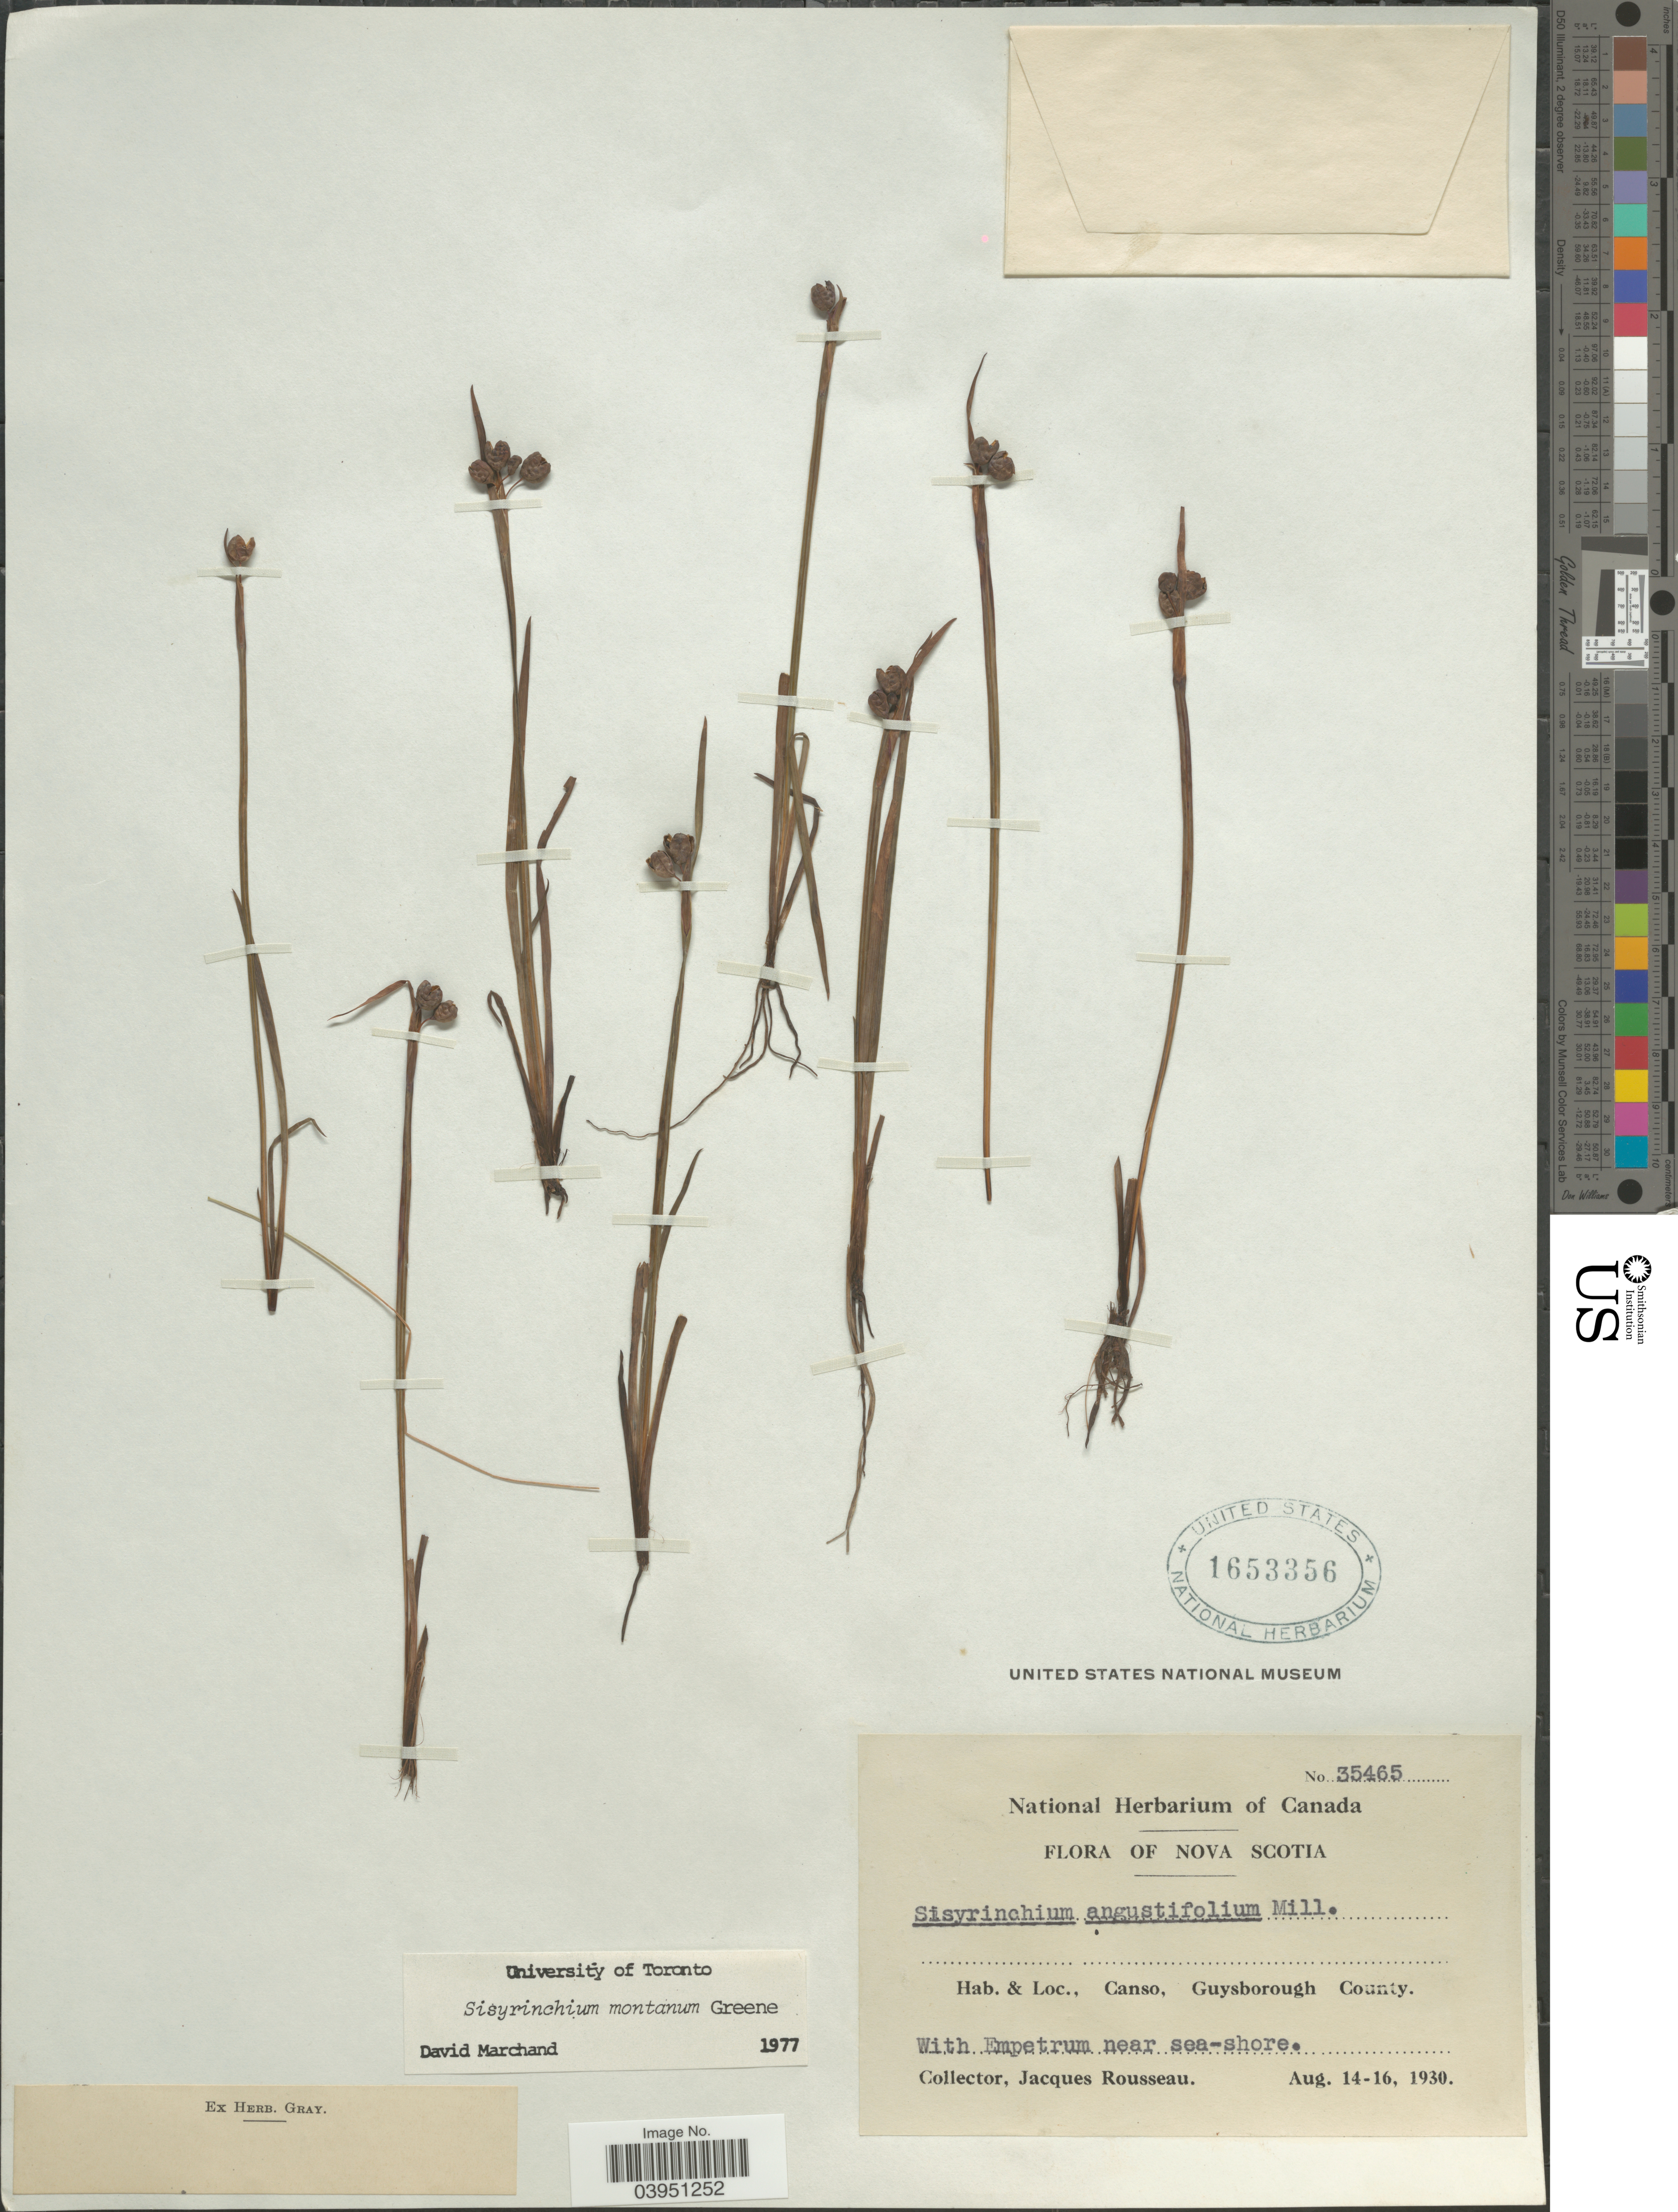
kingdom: Plantae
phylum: Tracheophyta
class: Liliopsida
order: Asparagales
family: Iridaceae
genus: Sisyrinchium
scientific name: Sisyrinchium montanum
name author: Greene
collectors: J. Rousseau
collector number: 35465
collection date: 1930-08-14/1930-08-16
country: Canada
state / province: Nova Scotia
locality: Canso, Guysborough County.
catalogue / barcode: US 1653356